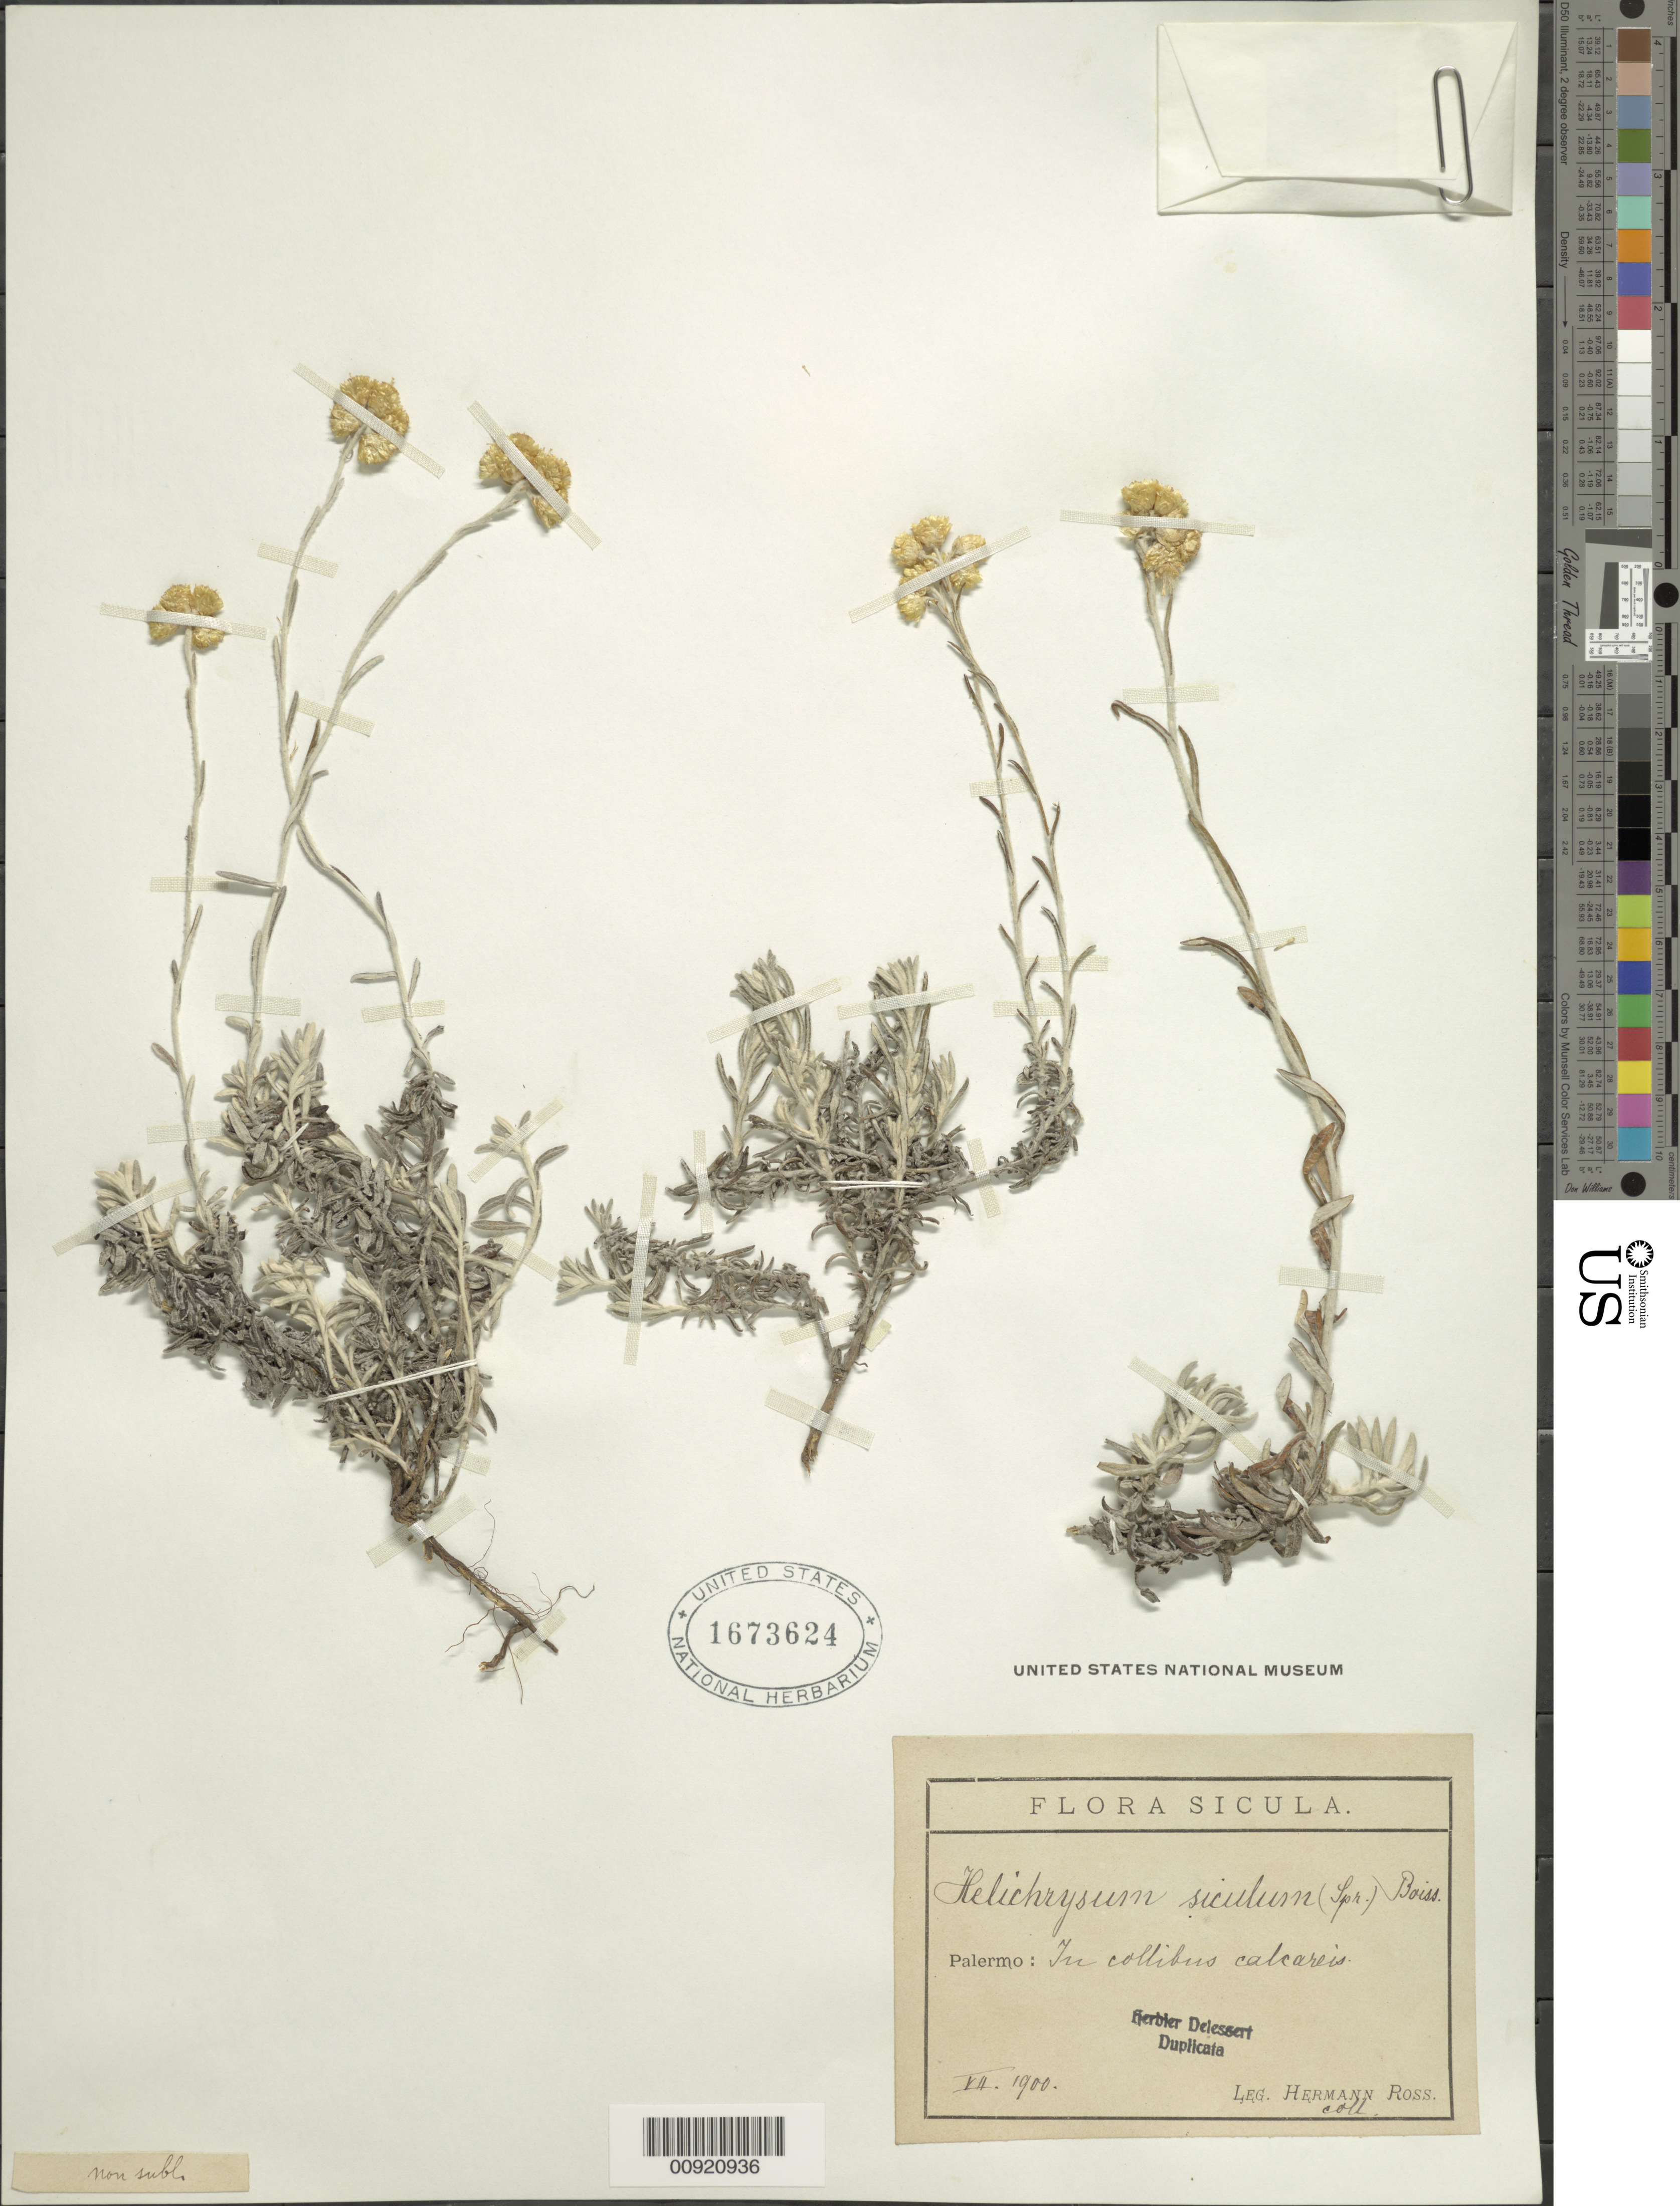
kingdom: Plantae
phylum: Tracheophyta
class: Magnoliopsida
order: Asterales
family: Asteraceae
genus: Helichrysum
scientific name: Helichrysum siculum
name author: Boiss.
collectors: H. Ross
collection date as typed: Jul 1900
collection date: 1900-07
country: Italy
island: Sicily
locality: Palermo: In collibus calcareis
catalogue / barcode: US 1673624